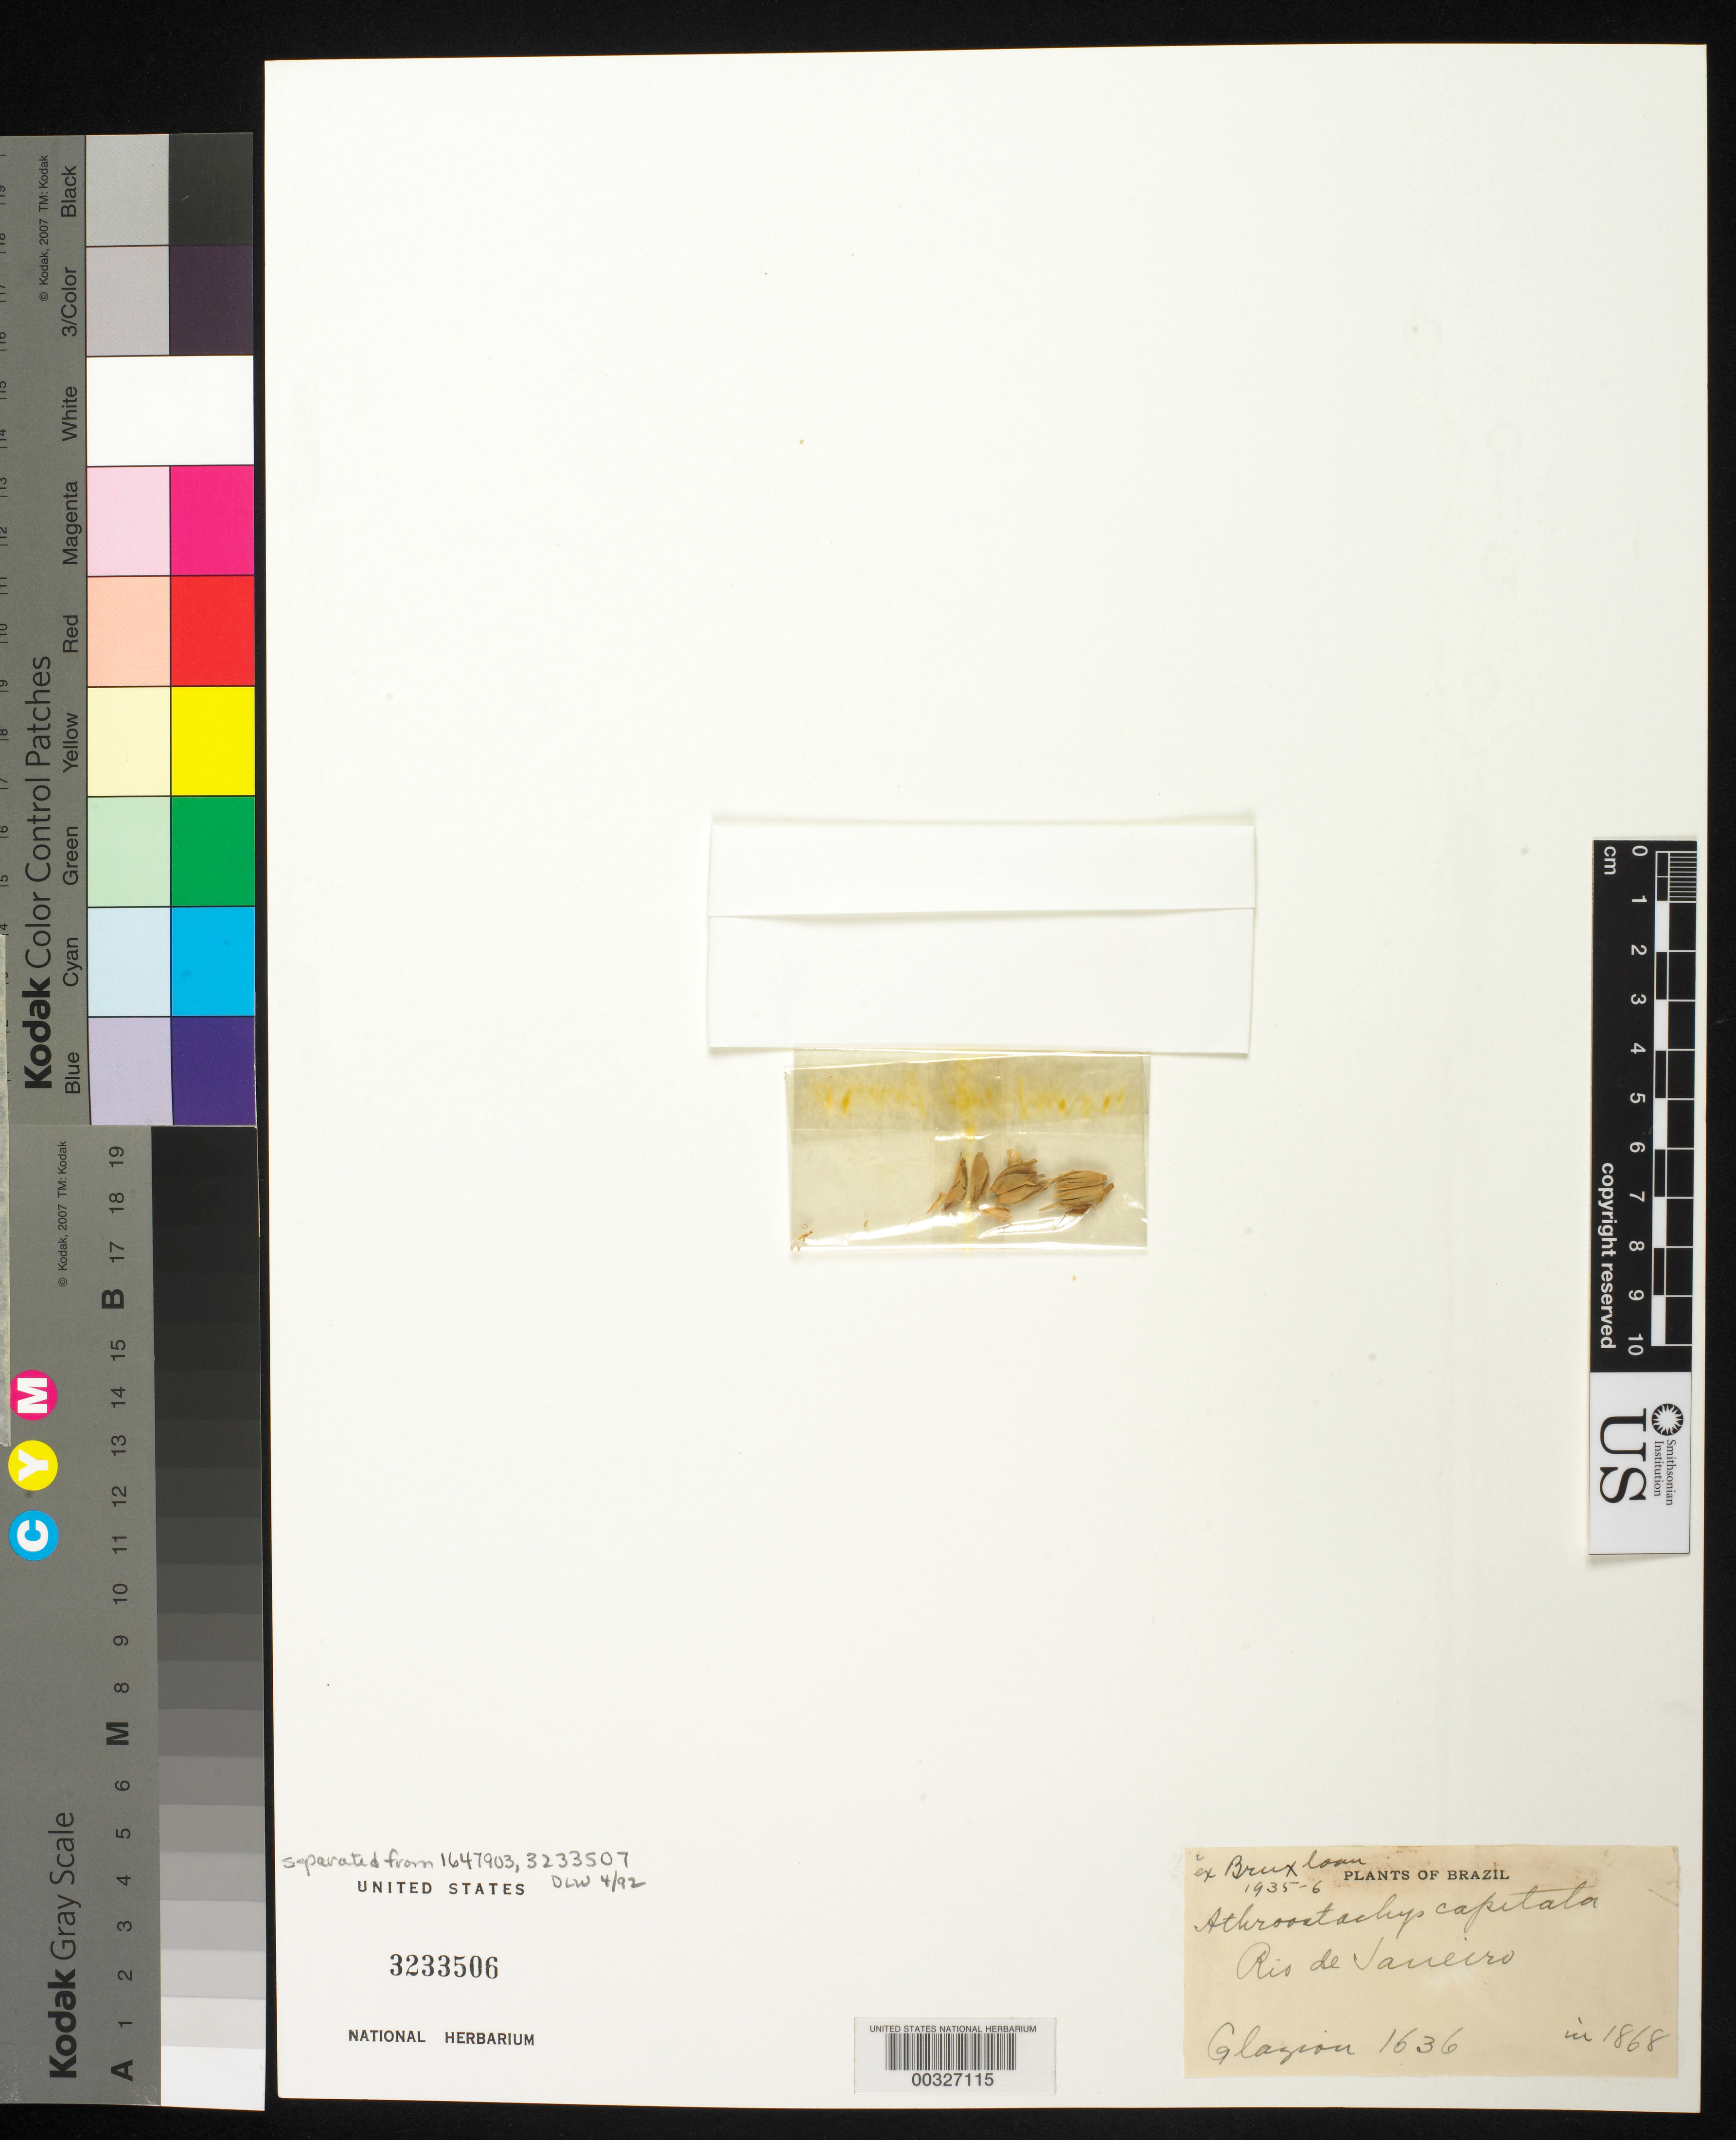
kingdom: Plantae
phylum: Tracheophyta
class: Liliopsida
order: Poales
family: Poaceae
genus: Athroostachys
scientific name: Athroostachys capitata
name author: (Hook.) Benth.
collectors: A. F. M. Glaziou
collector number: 1636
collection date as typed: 1868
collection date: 1868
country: Brazil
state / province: Rio de Janeiro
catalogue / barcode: US 3233506